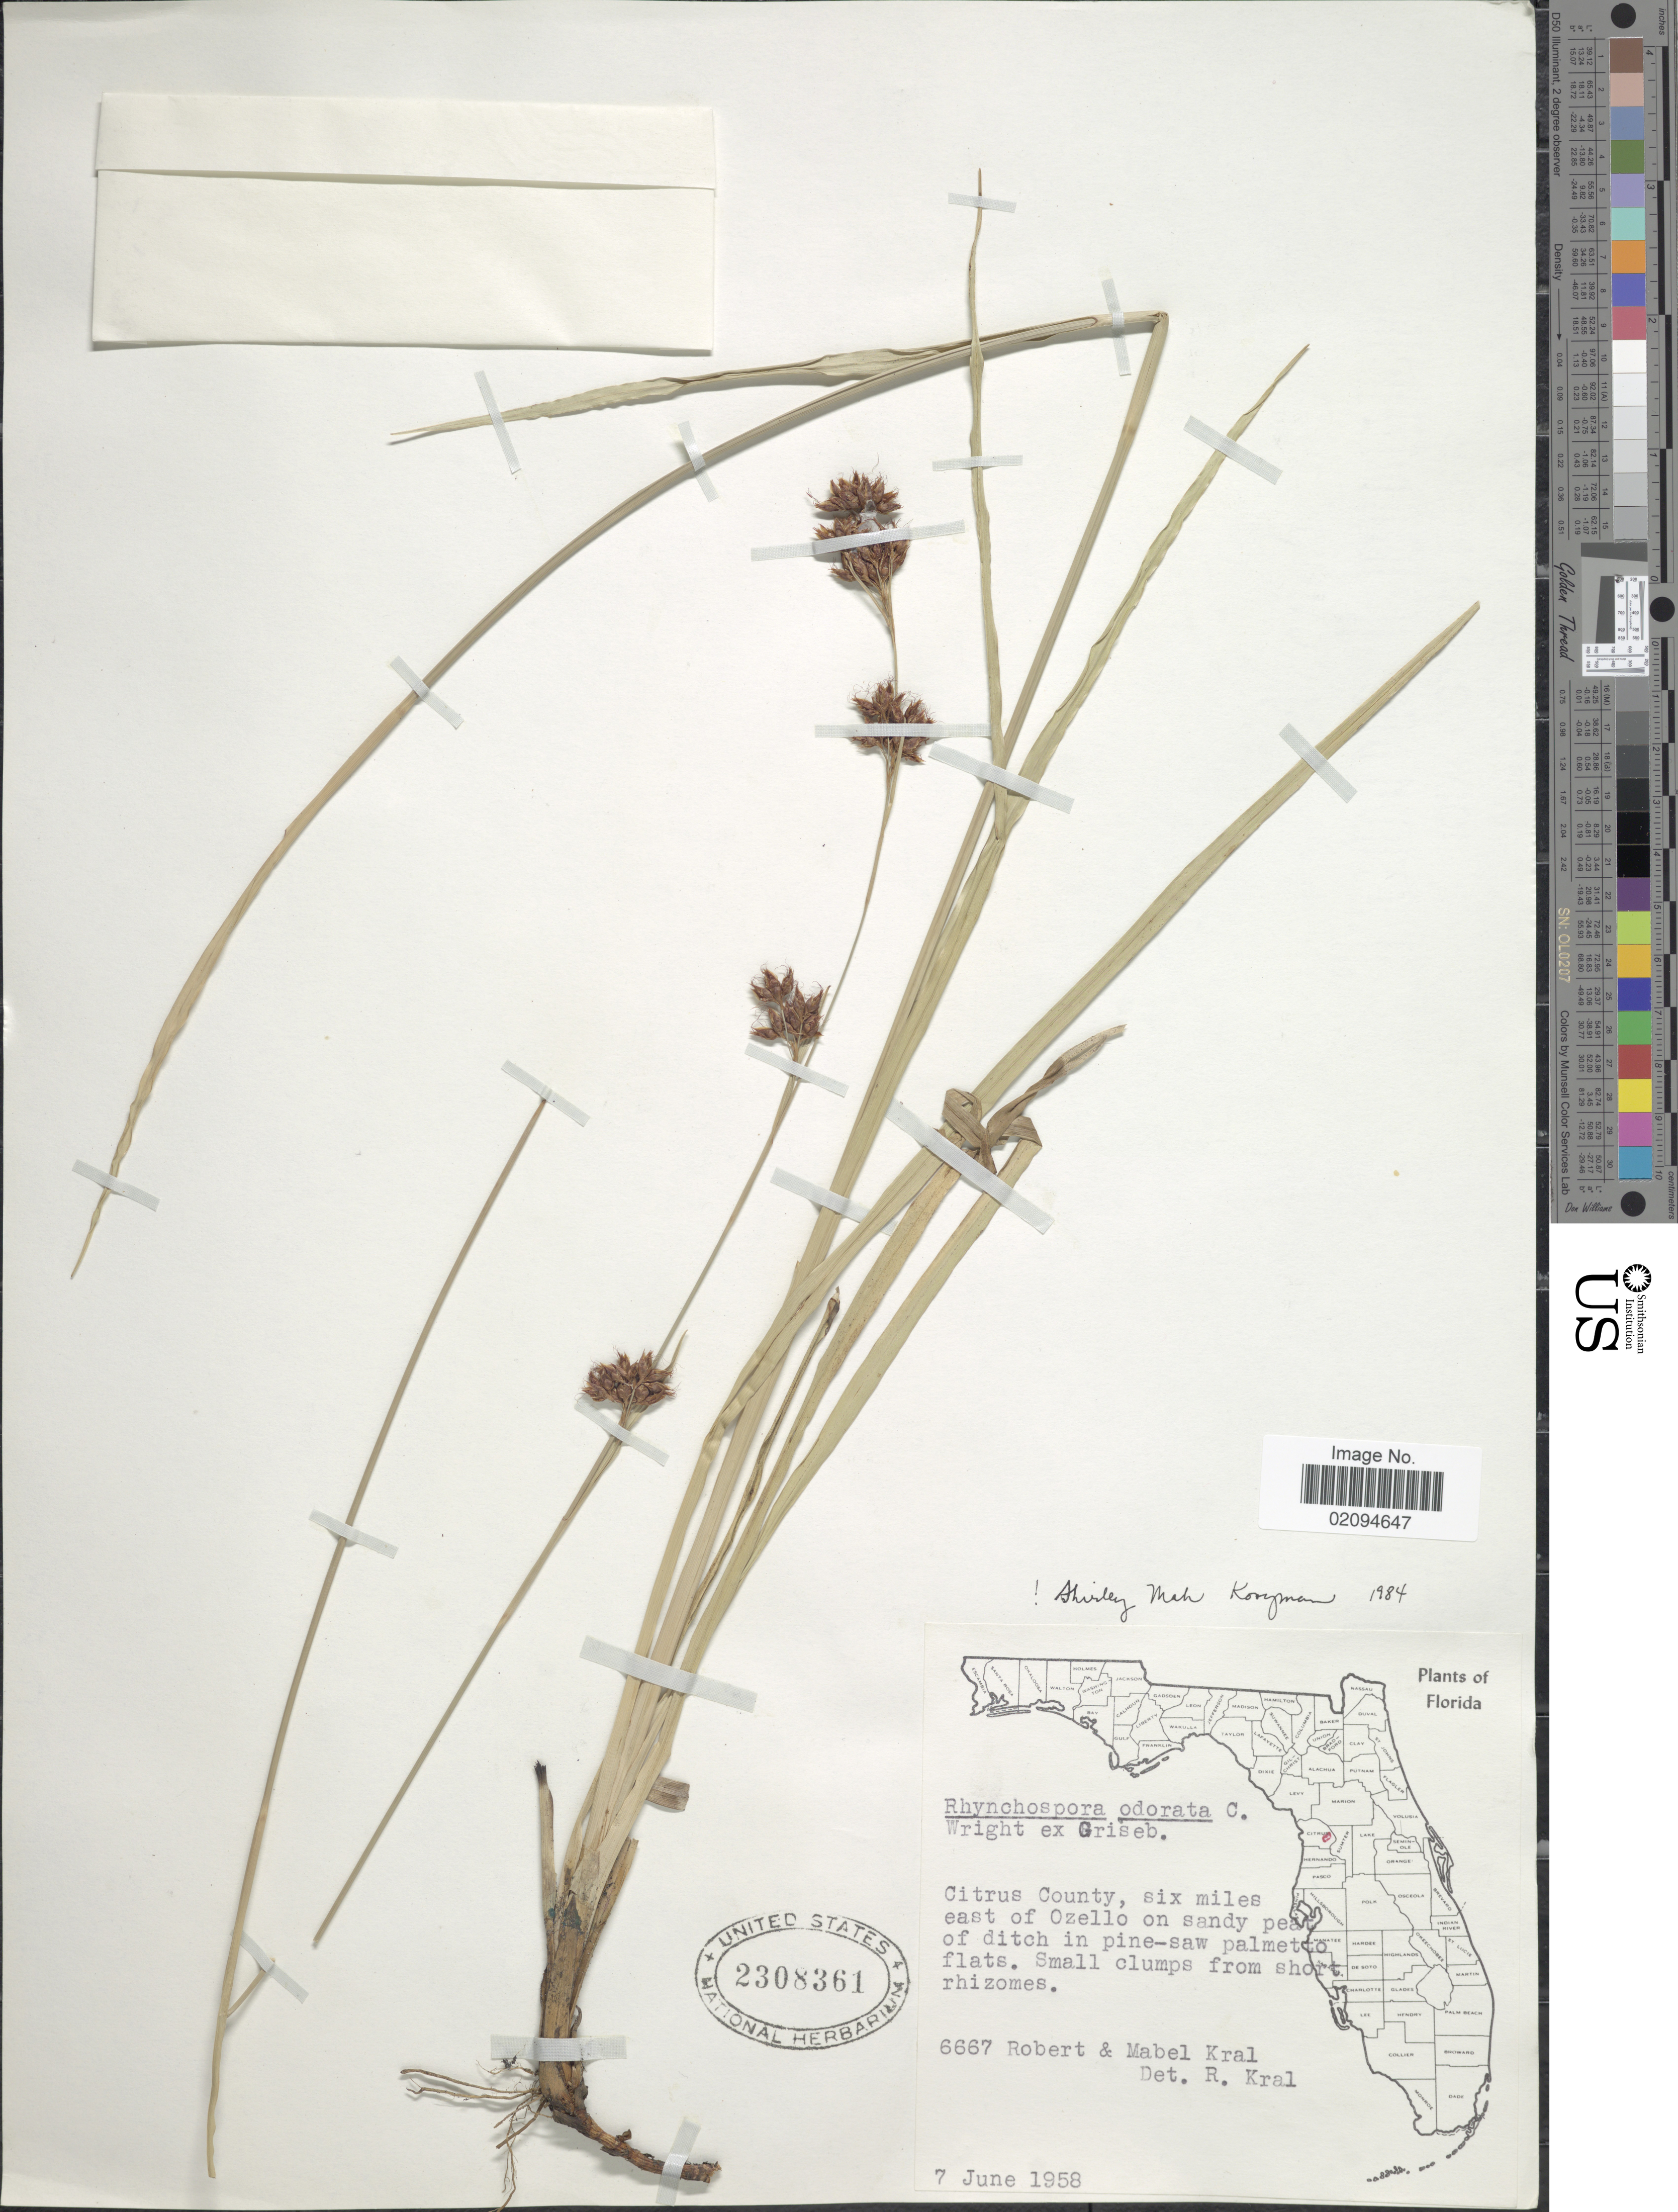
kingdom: Plantae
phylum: Tracheophyta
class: Liliopsida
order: Poales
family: Cyperaceae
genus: Rhynchospora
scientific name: Rhynchospora odorata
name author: C. Wright ex Griseb.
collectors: R. Kral & M. Kral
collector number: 6667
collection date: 1958-06-07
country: United States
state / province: Florida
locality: Citrus County, six miles east of Ozello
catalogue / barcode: US 2308361